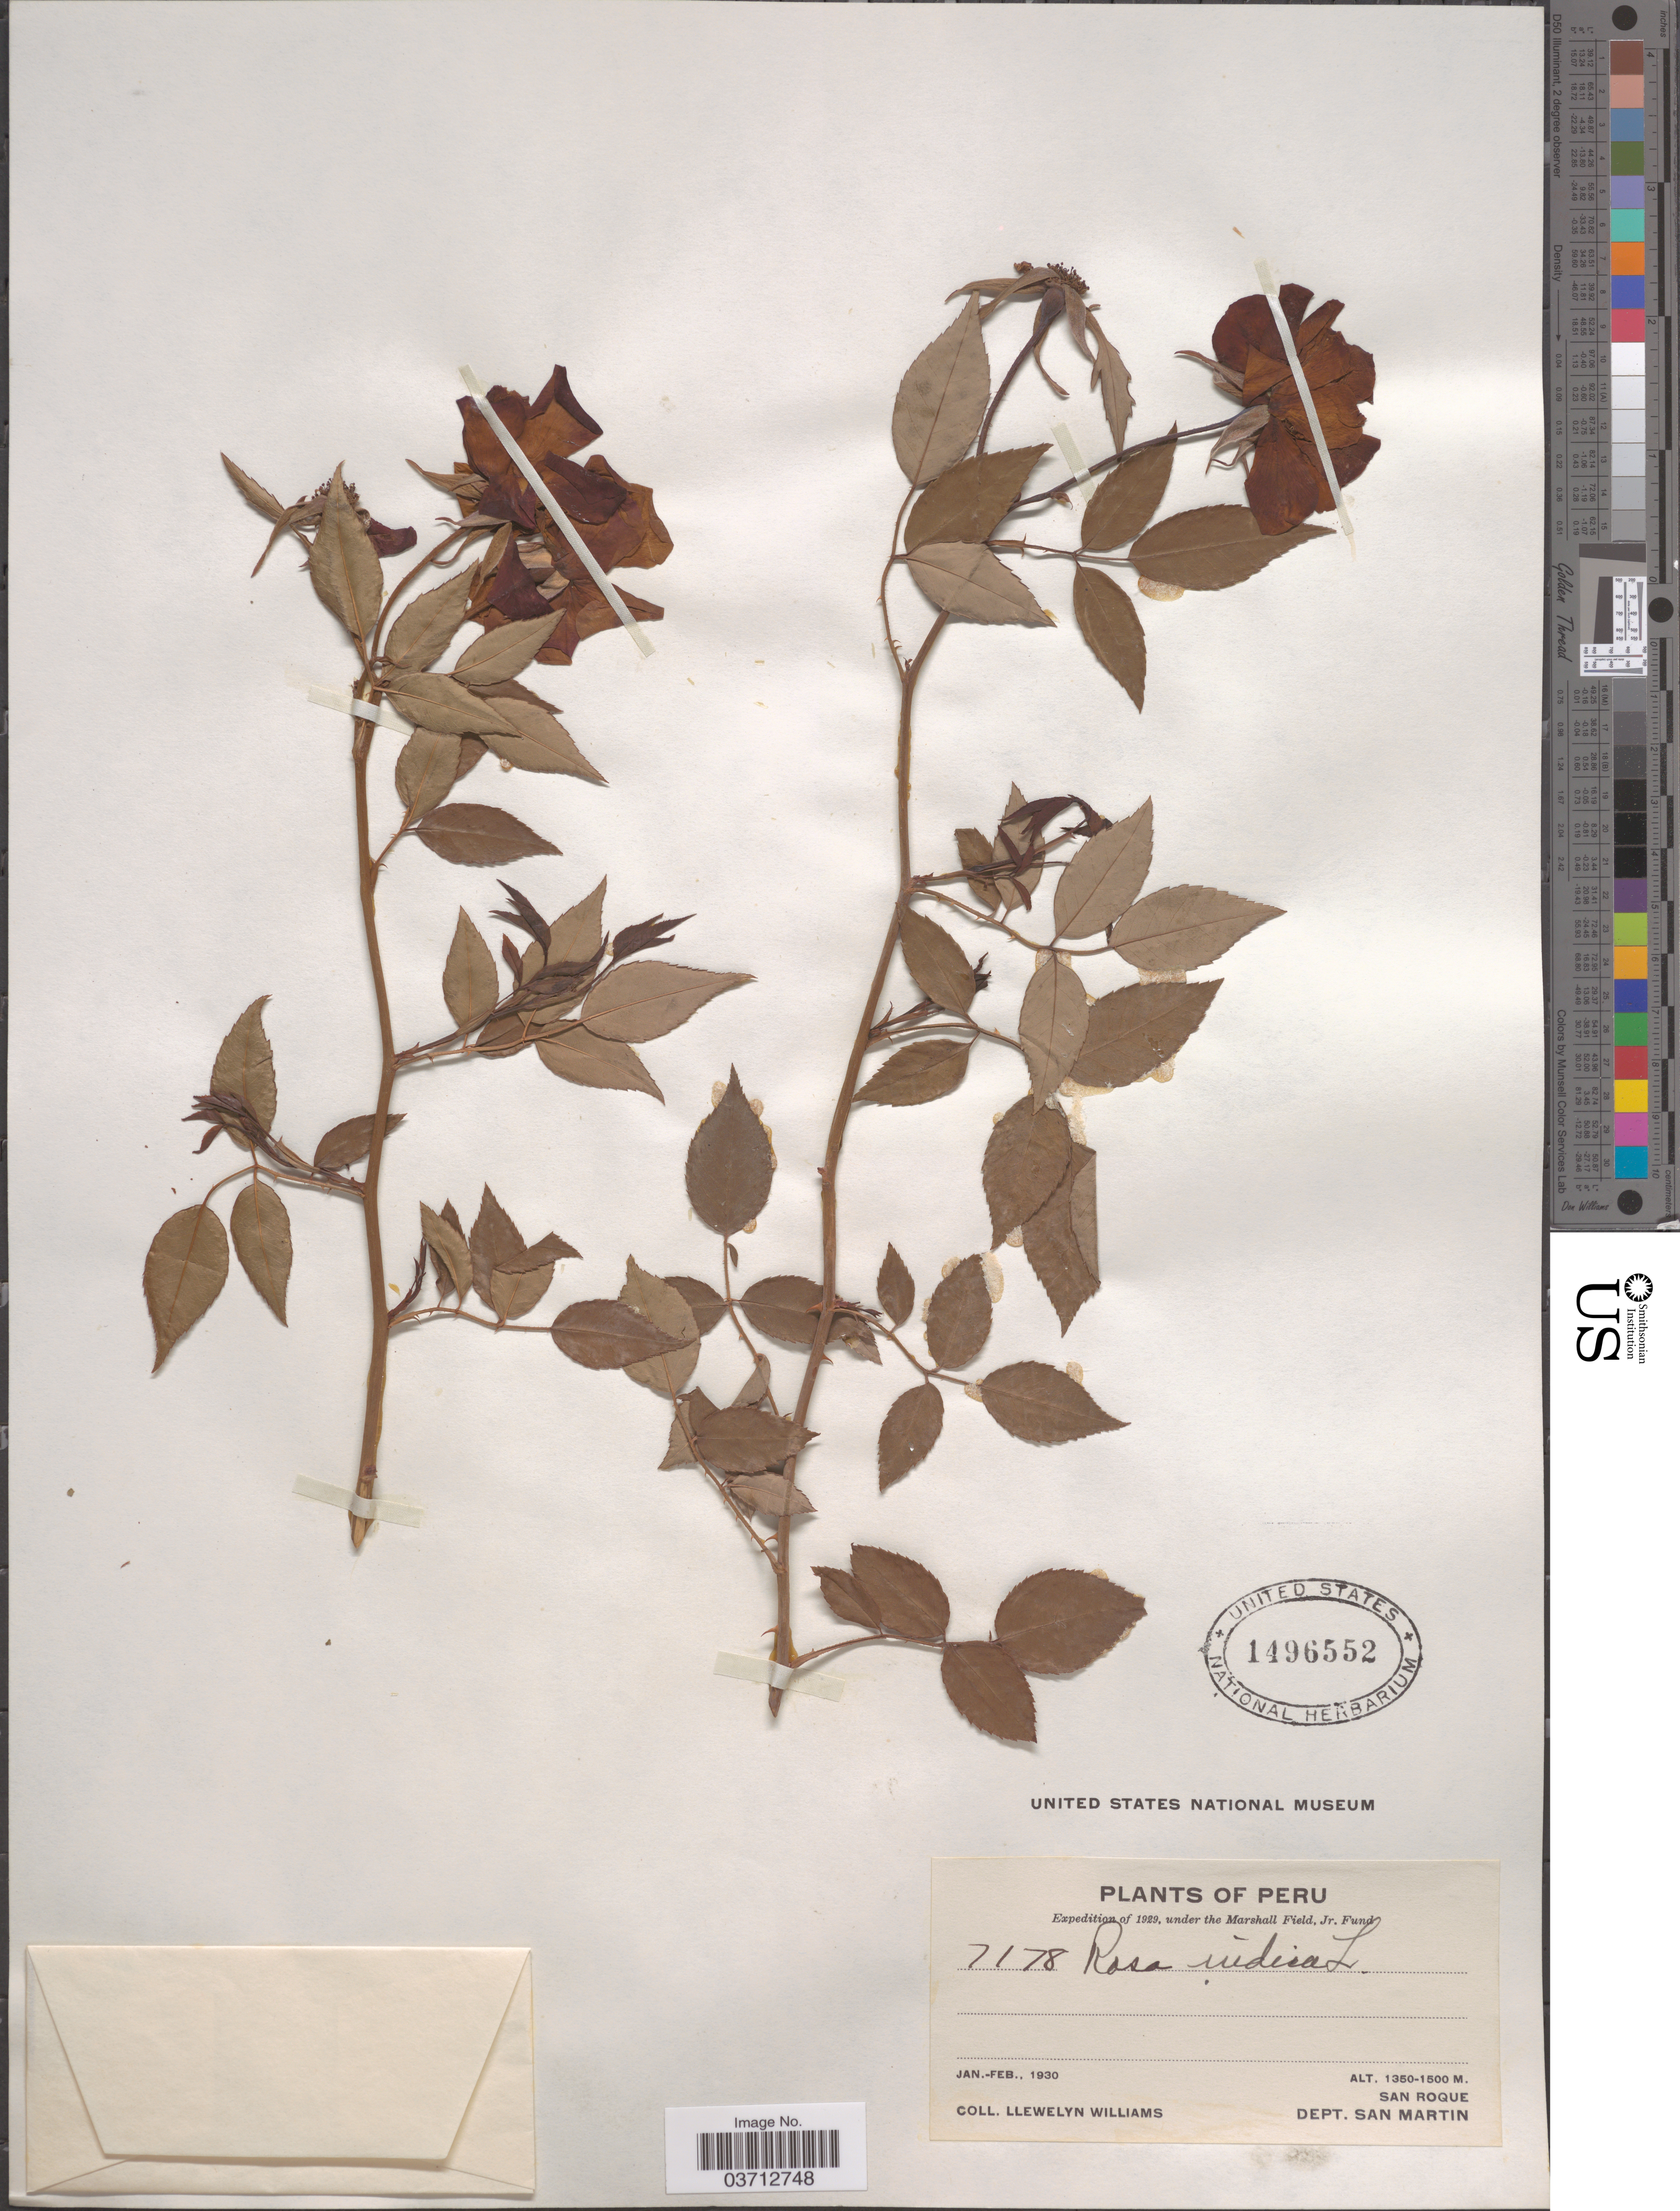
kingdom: Plantae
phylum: Tracheophyta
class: Magnoliopsida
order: Rosales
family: Rosaceae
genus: Rosa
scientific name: Rosa sp.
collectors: Ll. Williams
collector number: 7178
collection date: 1930-01/1930-02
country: Peru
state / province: San Martín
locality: San Roque. Dept. San Martin.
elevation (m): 1350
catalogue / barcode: US 1496552